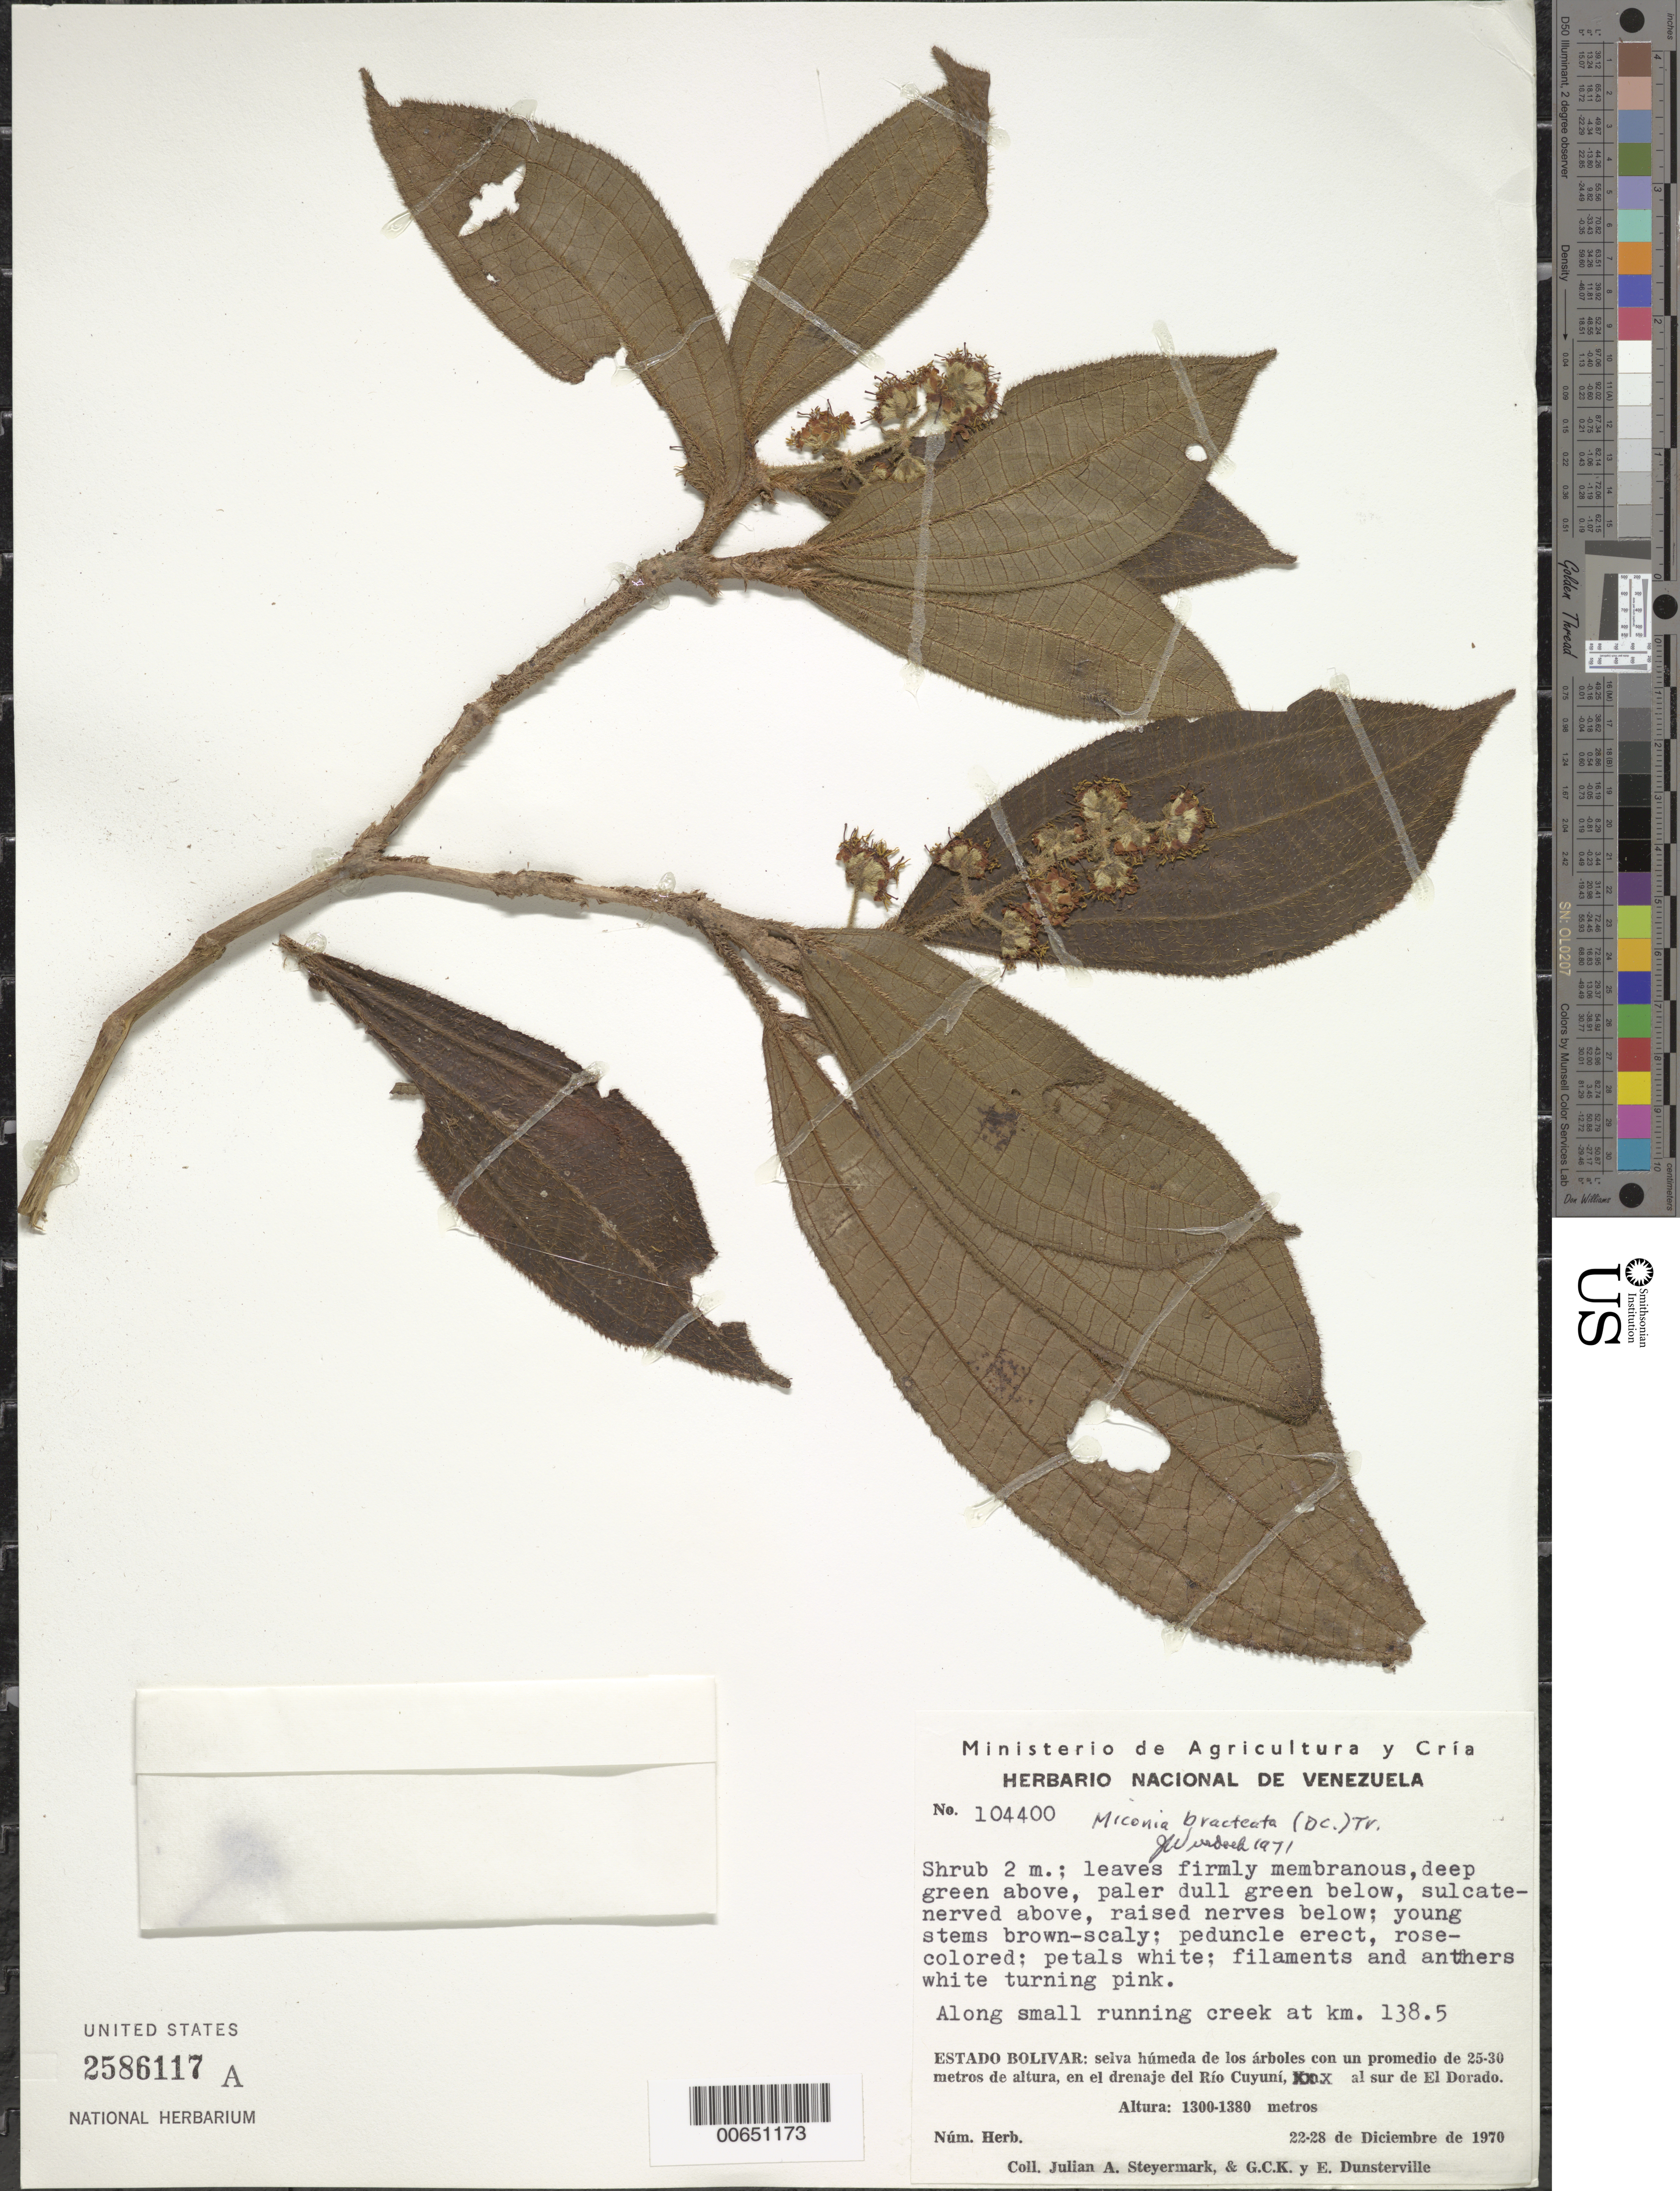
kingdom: Plantae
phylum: Tracheophyta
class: Magnoliopsida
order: Myrtales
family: Melastomataceae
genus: Miconia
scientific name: Miconia bracteata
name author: (DC.) Triana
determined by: Wurdack, John J., (US), US (UNITED STATES)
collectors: J. Steyermark, G. C. K. Dunsterville & E. Dunsterville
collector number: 104400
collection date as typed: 22-Dec-70 to 28-Dec-70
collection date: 1970-12-22/1970-12-28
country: Venezuela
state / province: Bolívar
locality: Río Cuyuni drainage, S of El Dorado, km 138.5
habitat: Selva húmeda de los arboles con un promedio de 25-30m de alt; along small running creek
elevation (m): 1300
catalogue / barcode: US 2586117A